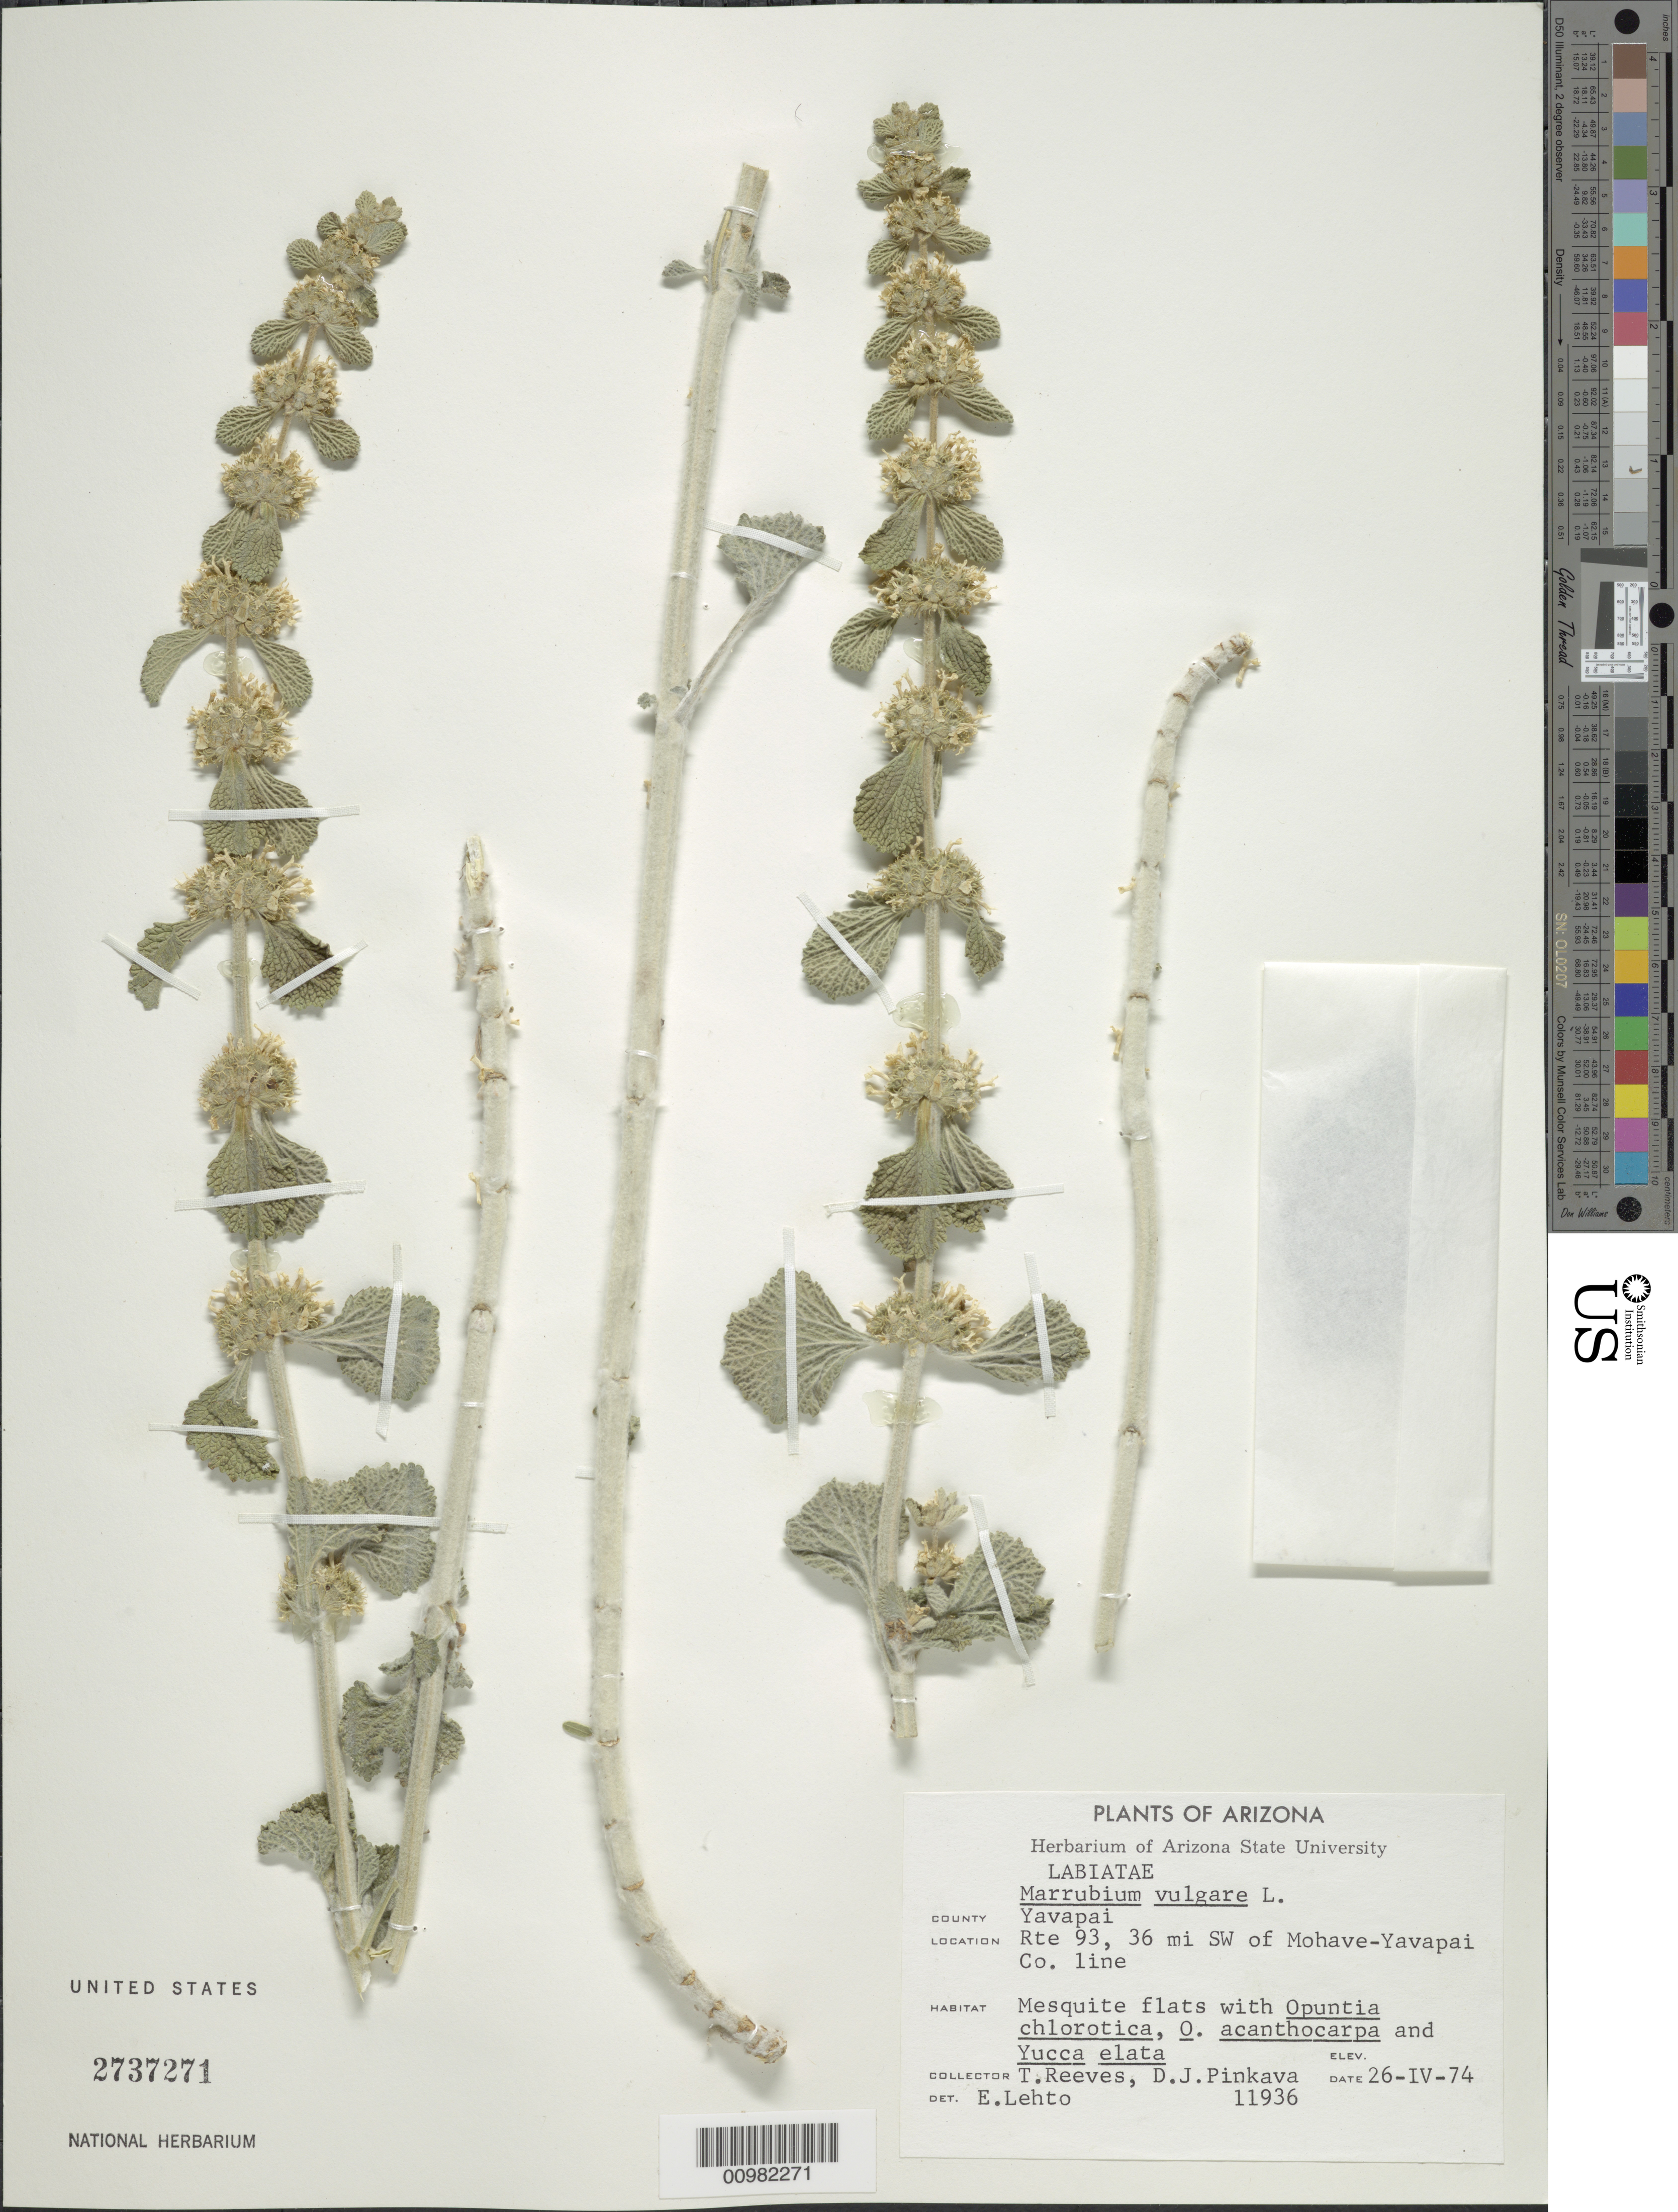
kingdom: Plantae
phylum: Tracheophyta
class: Magnoliopsida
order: Lamiales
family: Lamiaceae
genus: Marrubium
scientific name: Marrubium vulgare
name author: L.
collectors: D. Pinkava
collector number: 11936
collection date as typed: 26 Apr 1974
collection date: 1974-04-26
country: United States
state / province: Arizona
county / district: Yavapai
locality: Rte. 93; 36 mi. SW. of Mohave-Yavapai Co. line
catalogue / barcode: US 2737271